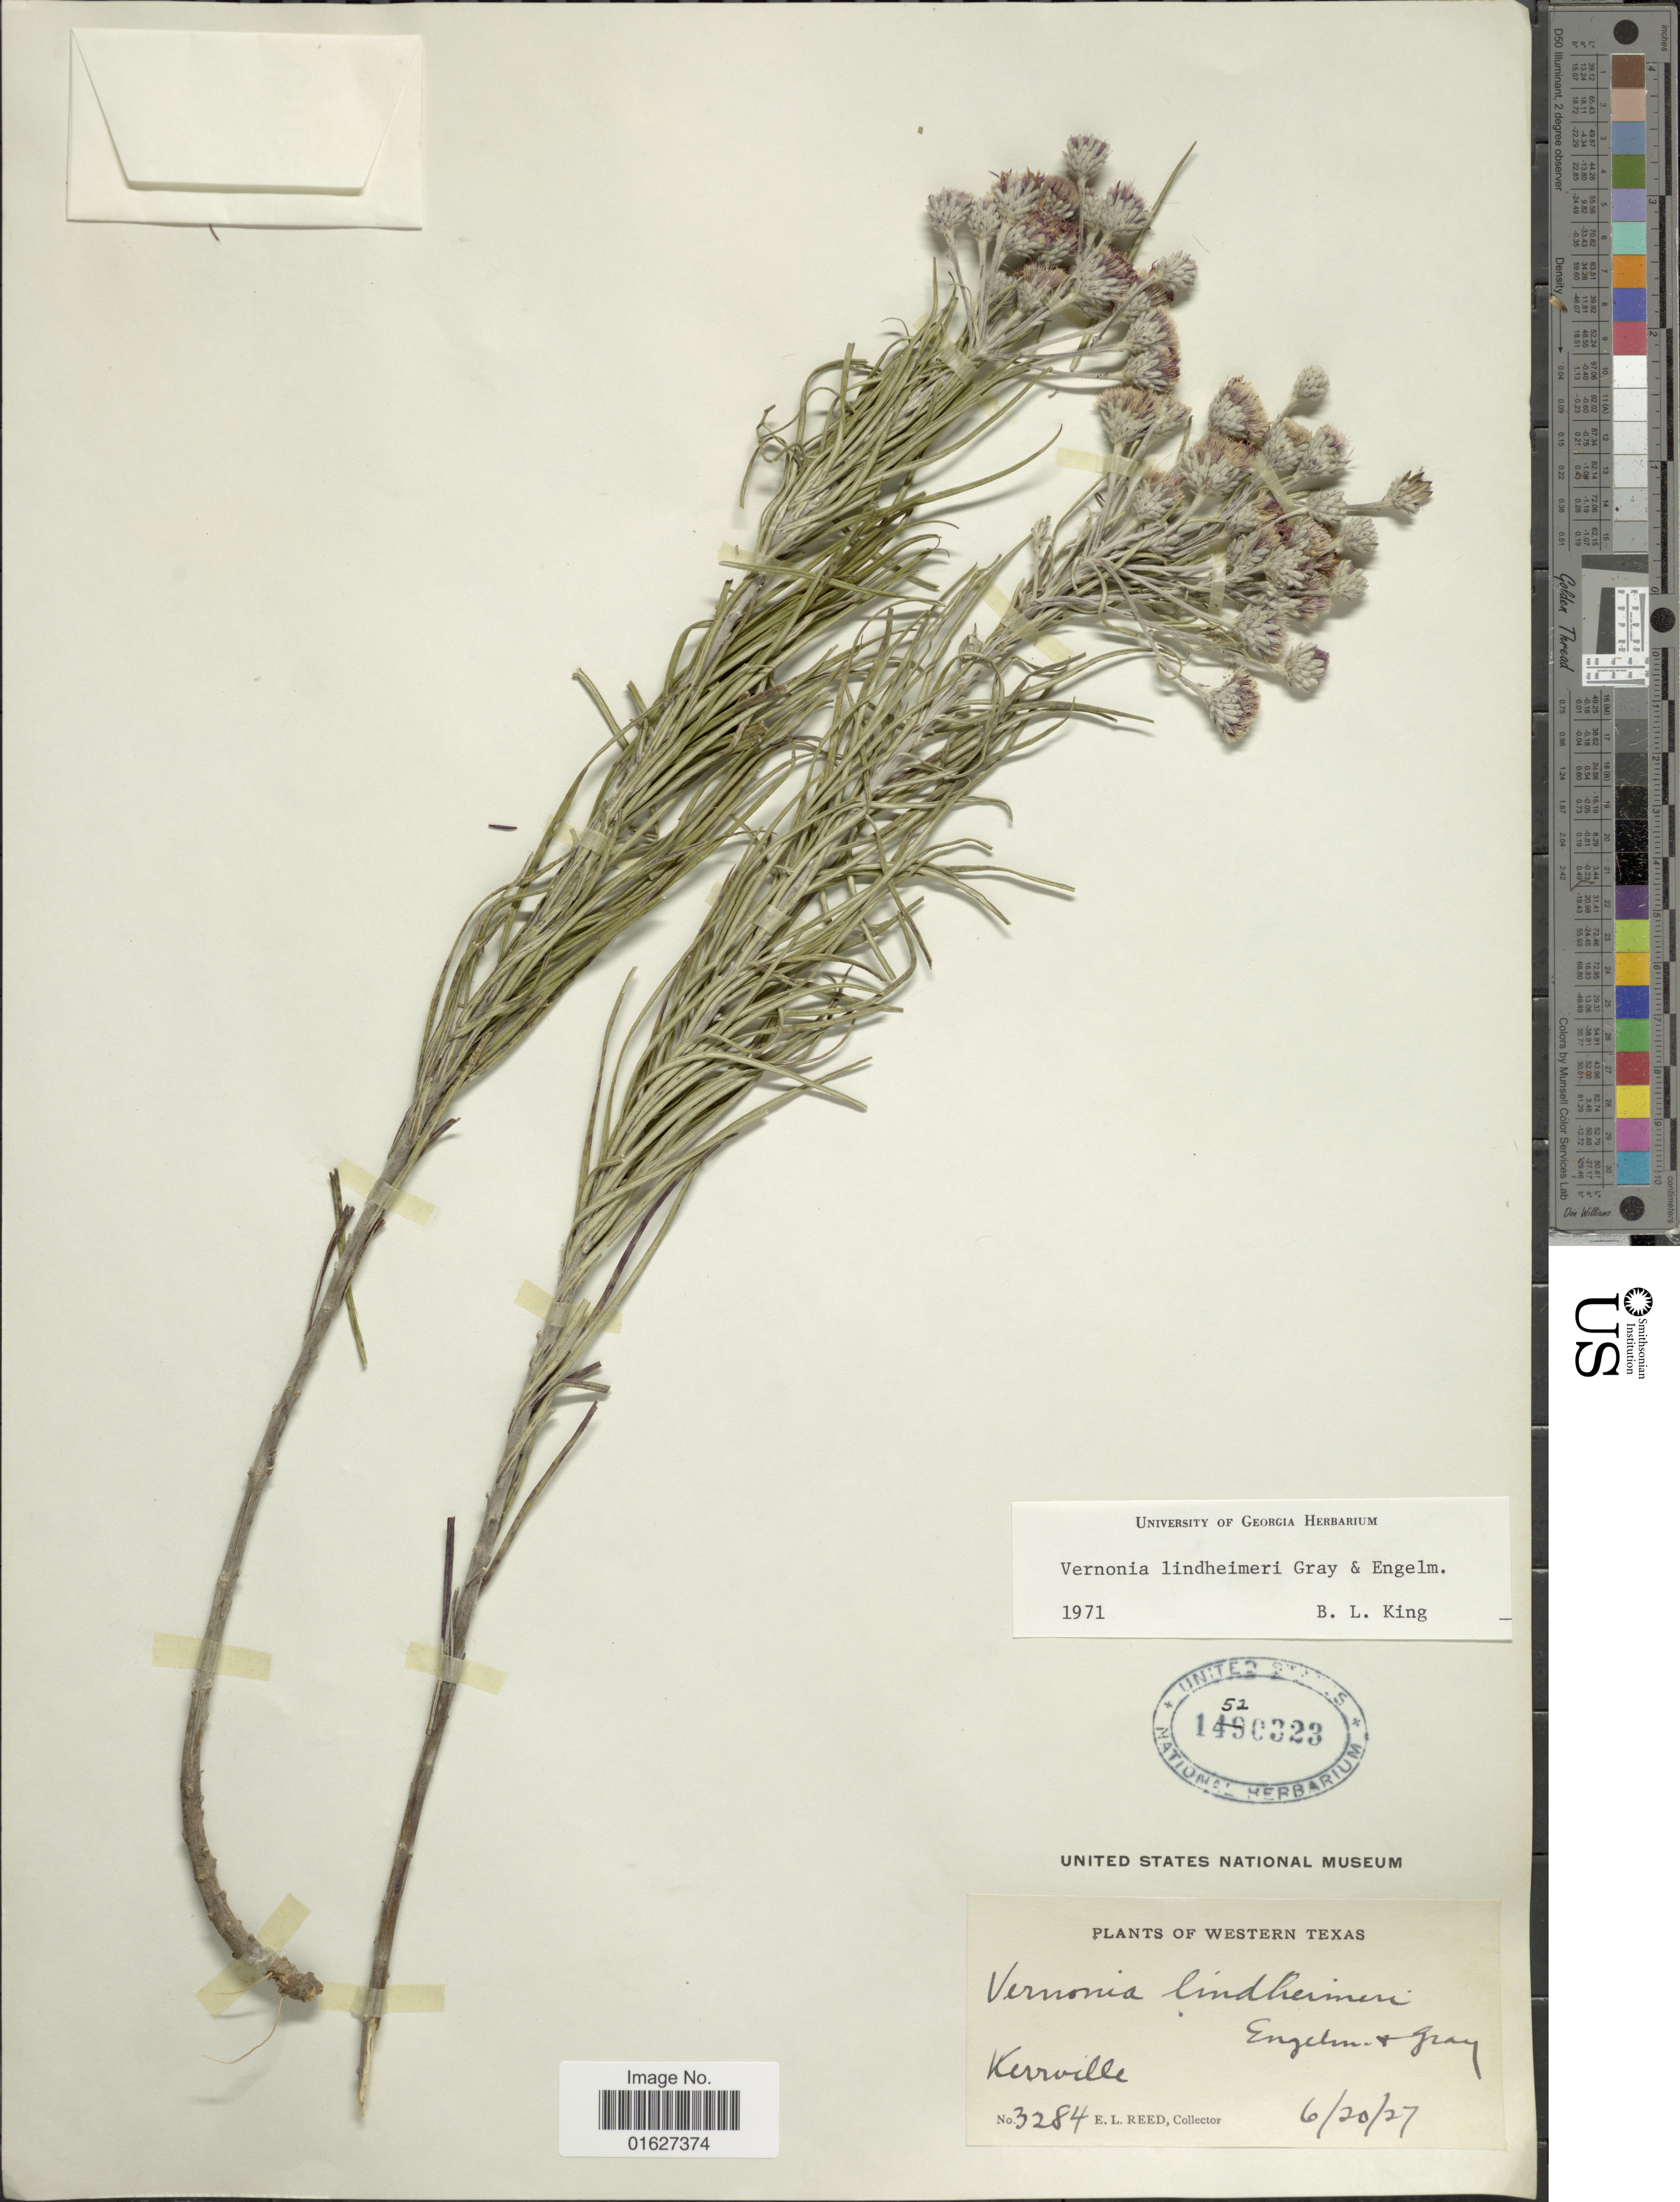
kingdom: Plantae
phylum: Tracheophyta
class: Magnoliopsida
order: Asterales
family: Asteraceae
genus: Vernonia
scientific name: Vernonia lindheimeri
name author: A. Gray & Engelm. in A. Gray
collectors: E. Reed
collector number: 3284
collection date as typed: Transcribed d/m/y: 20/6/27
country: United States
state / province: Texas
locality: Western Texas. Kerrville.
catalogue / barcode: US 1520323